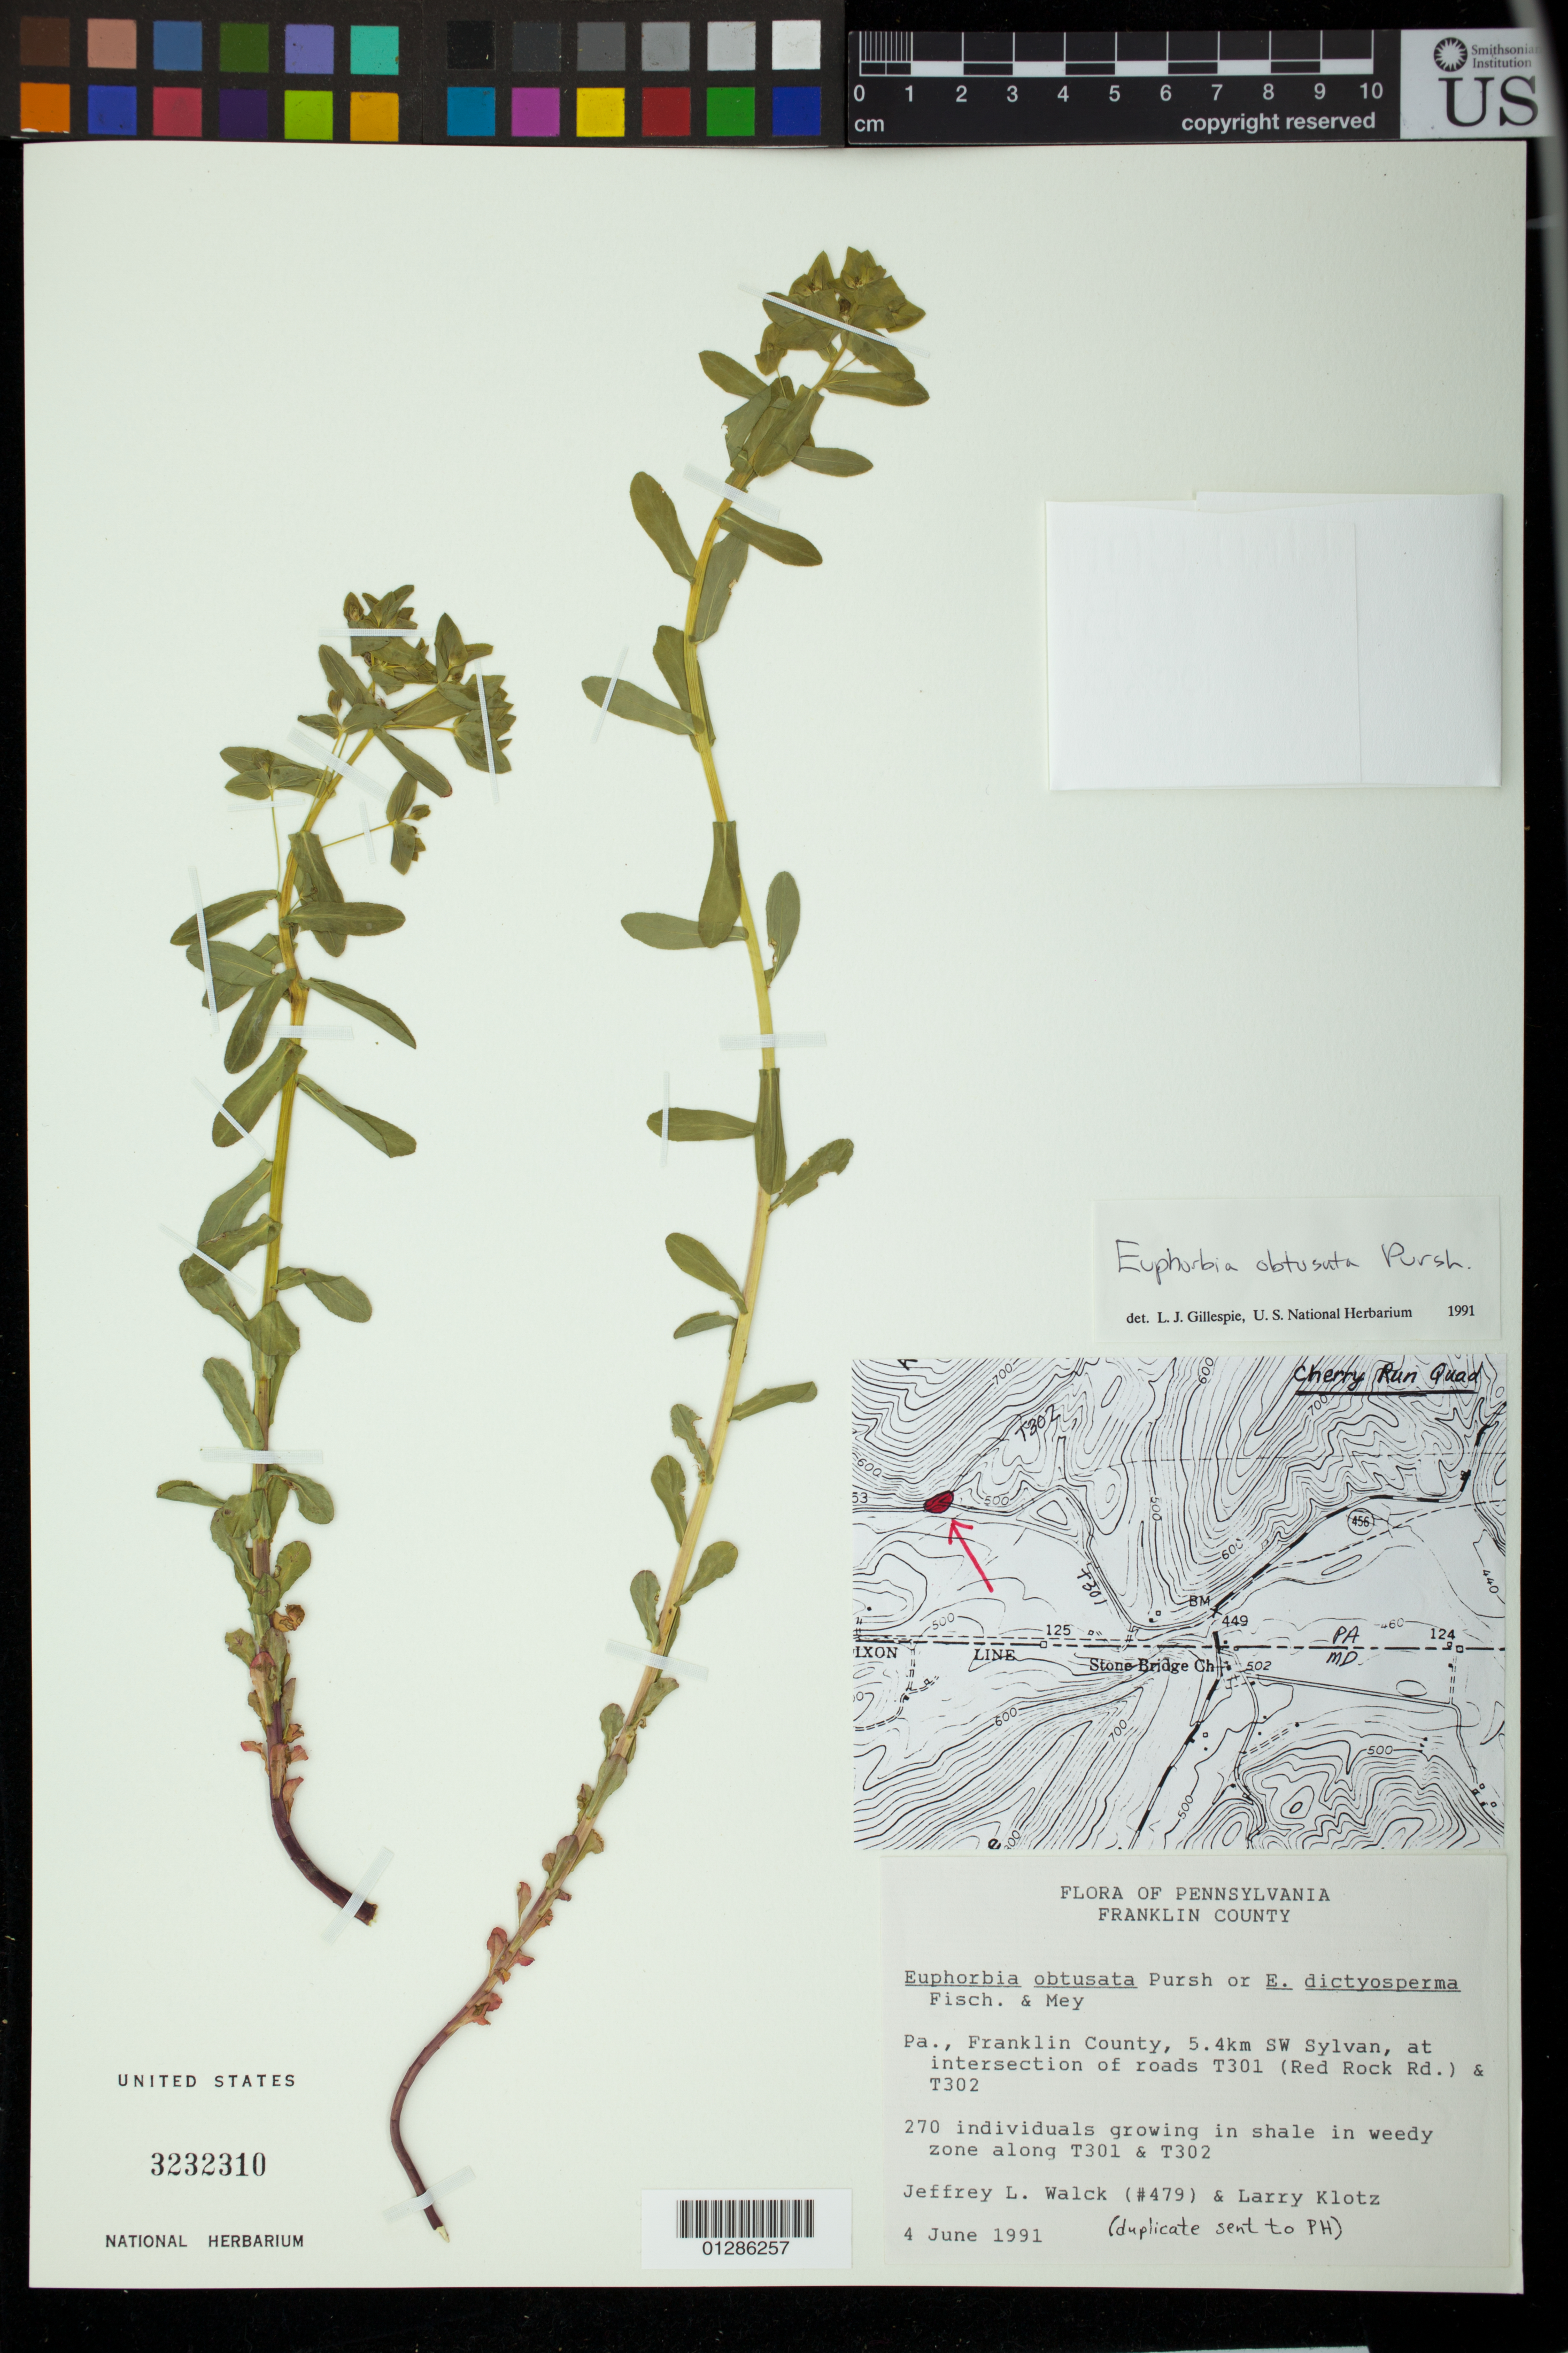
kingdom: Plantae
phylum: Tracheophyta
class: Magnoliopsida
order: Malpighiales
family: Euphorbiaceae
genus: Euphorbia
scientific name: Euphorbia spathulata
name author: Lam.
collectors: J. Walck & L. Klotz.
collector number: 479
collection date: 1991-06-04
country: United States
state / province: Pennsylvania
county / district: Franklin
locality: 5.4km SW Sylvan, at intersection of roads T301 (Red Rock Rd.) & T302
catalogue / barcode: US 3232310